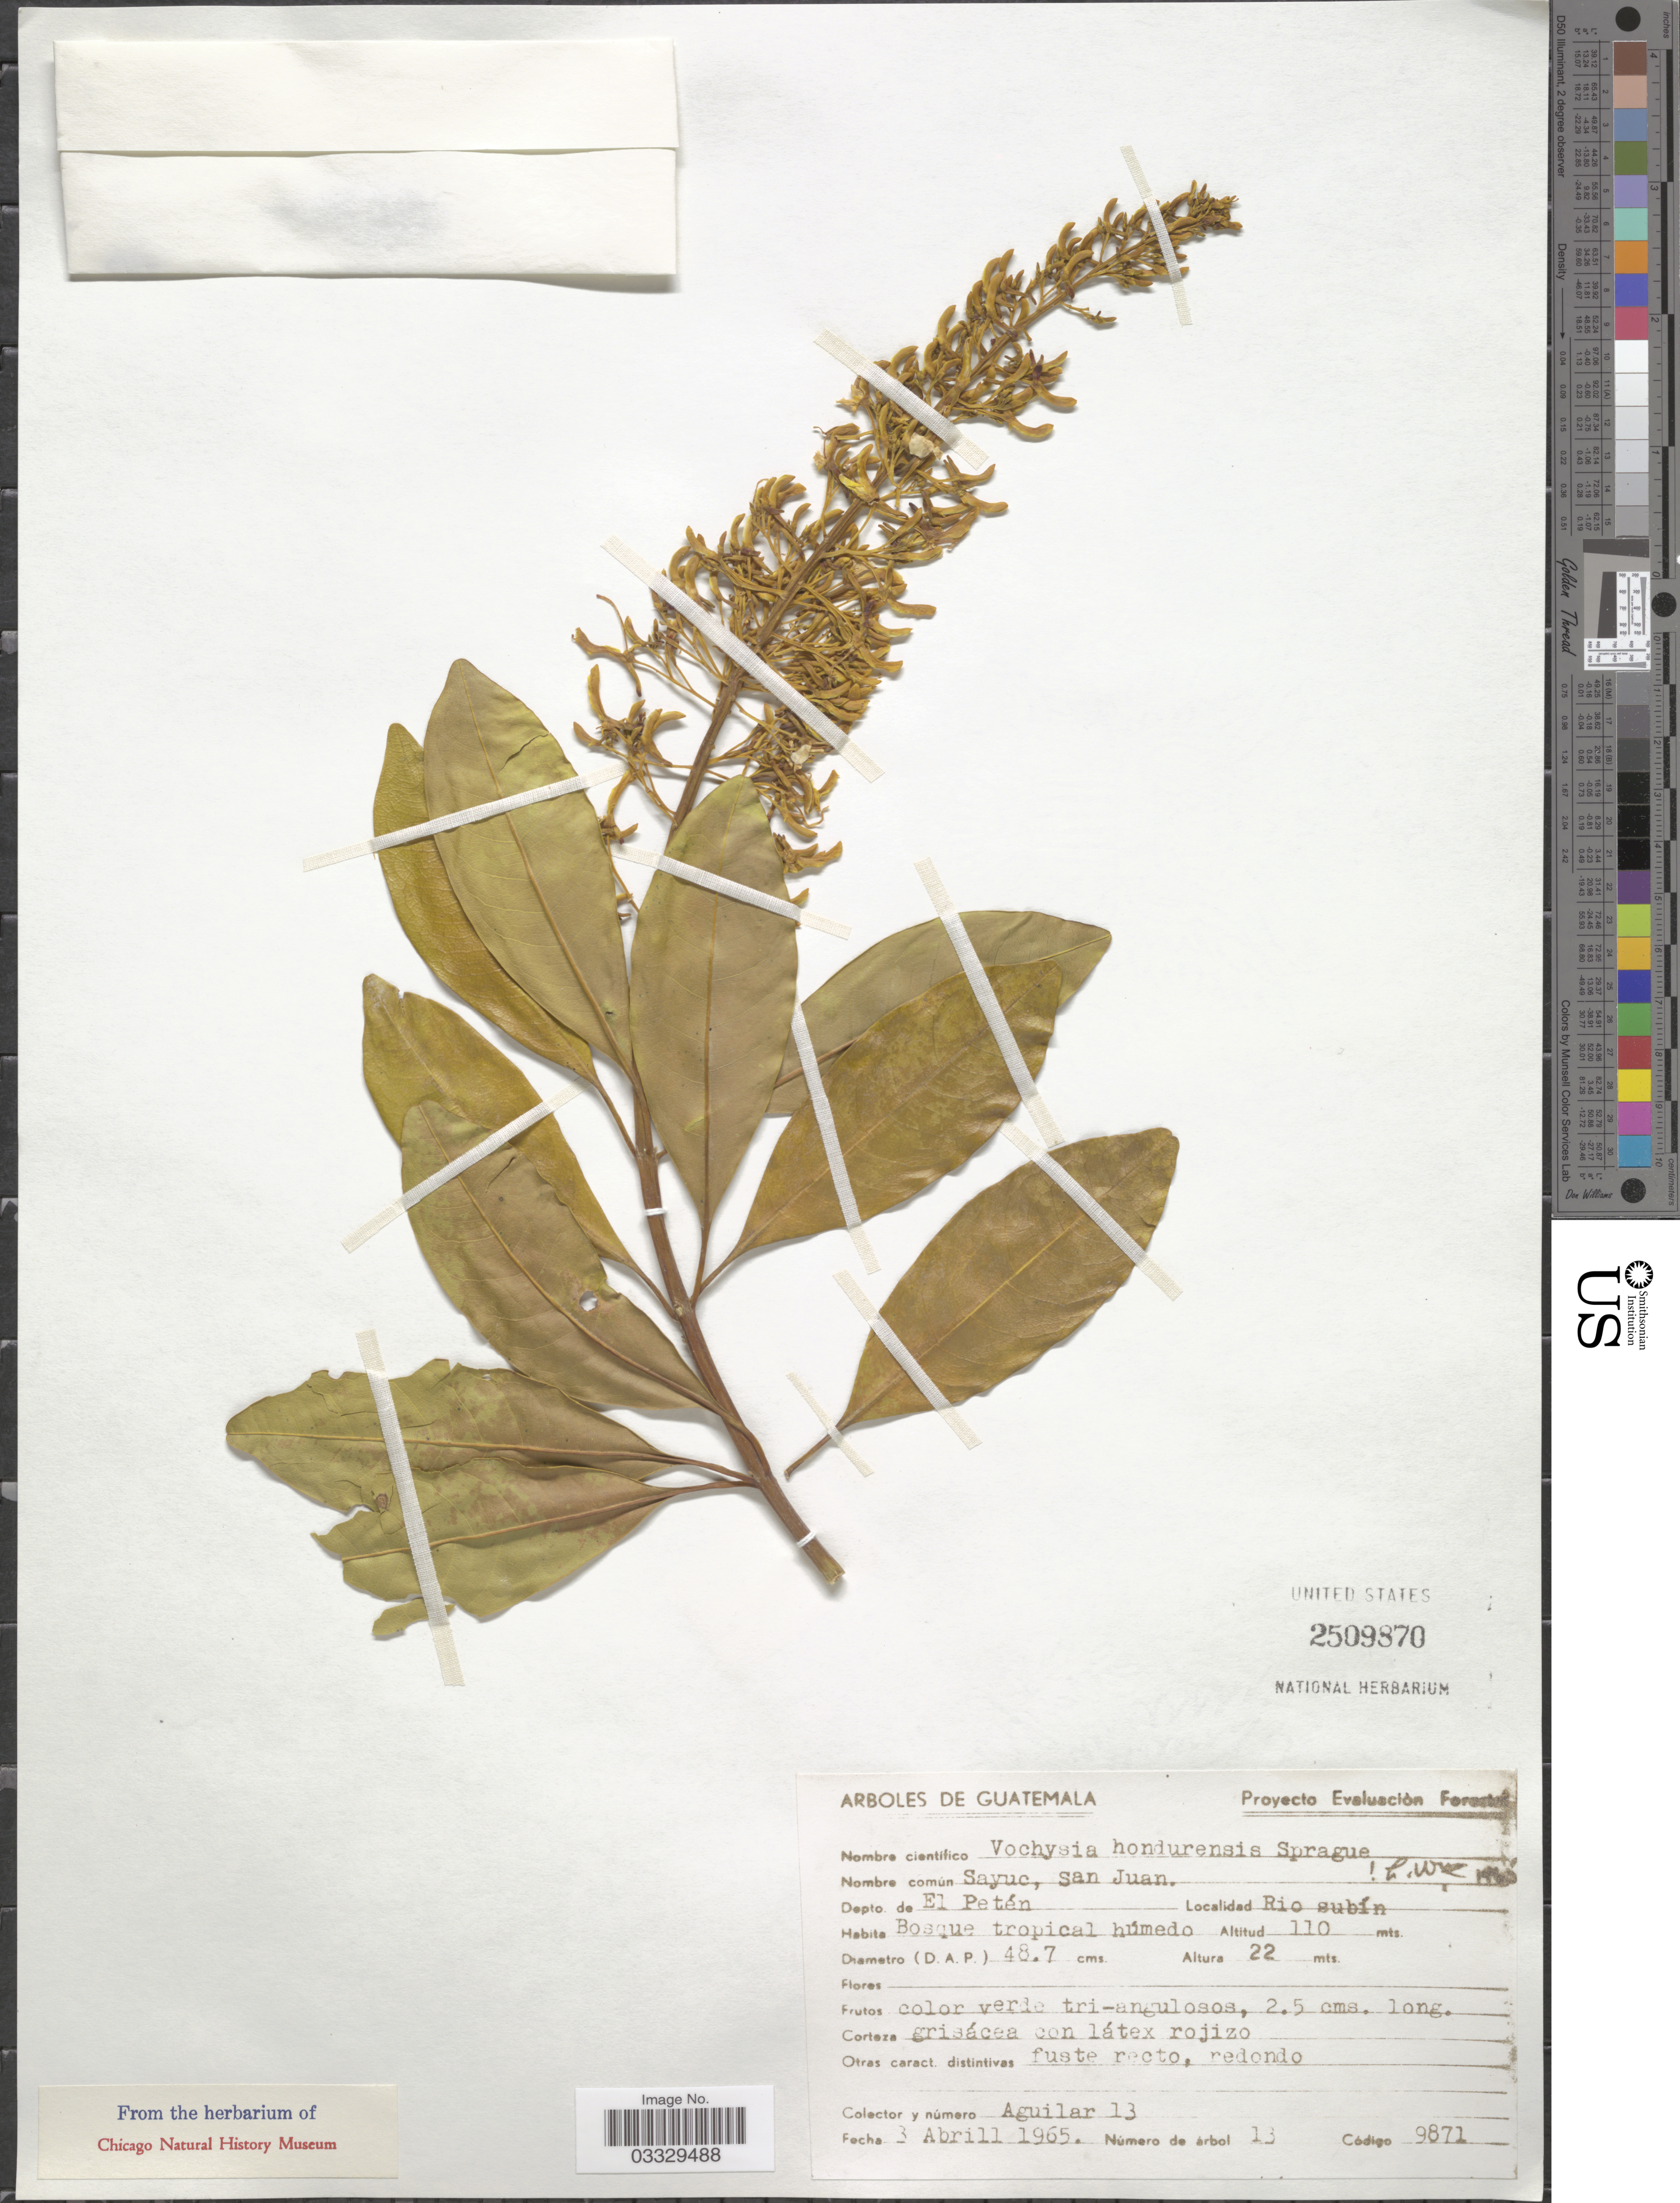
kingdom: Plantae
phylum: Tracheophyta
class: Magnoliopsida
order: Myrtales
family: Vochysiaceae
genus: Vochysia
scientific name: Vochysia hondurensis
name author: Sprague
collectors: -. Aguilar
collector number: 13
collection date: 1965-04-03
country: Guatemala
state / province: El Petén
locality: Depto. de El Petén. Rio subín.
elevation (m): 110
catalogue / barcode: US 2509870